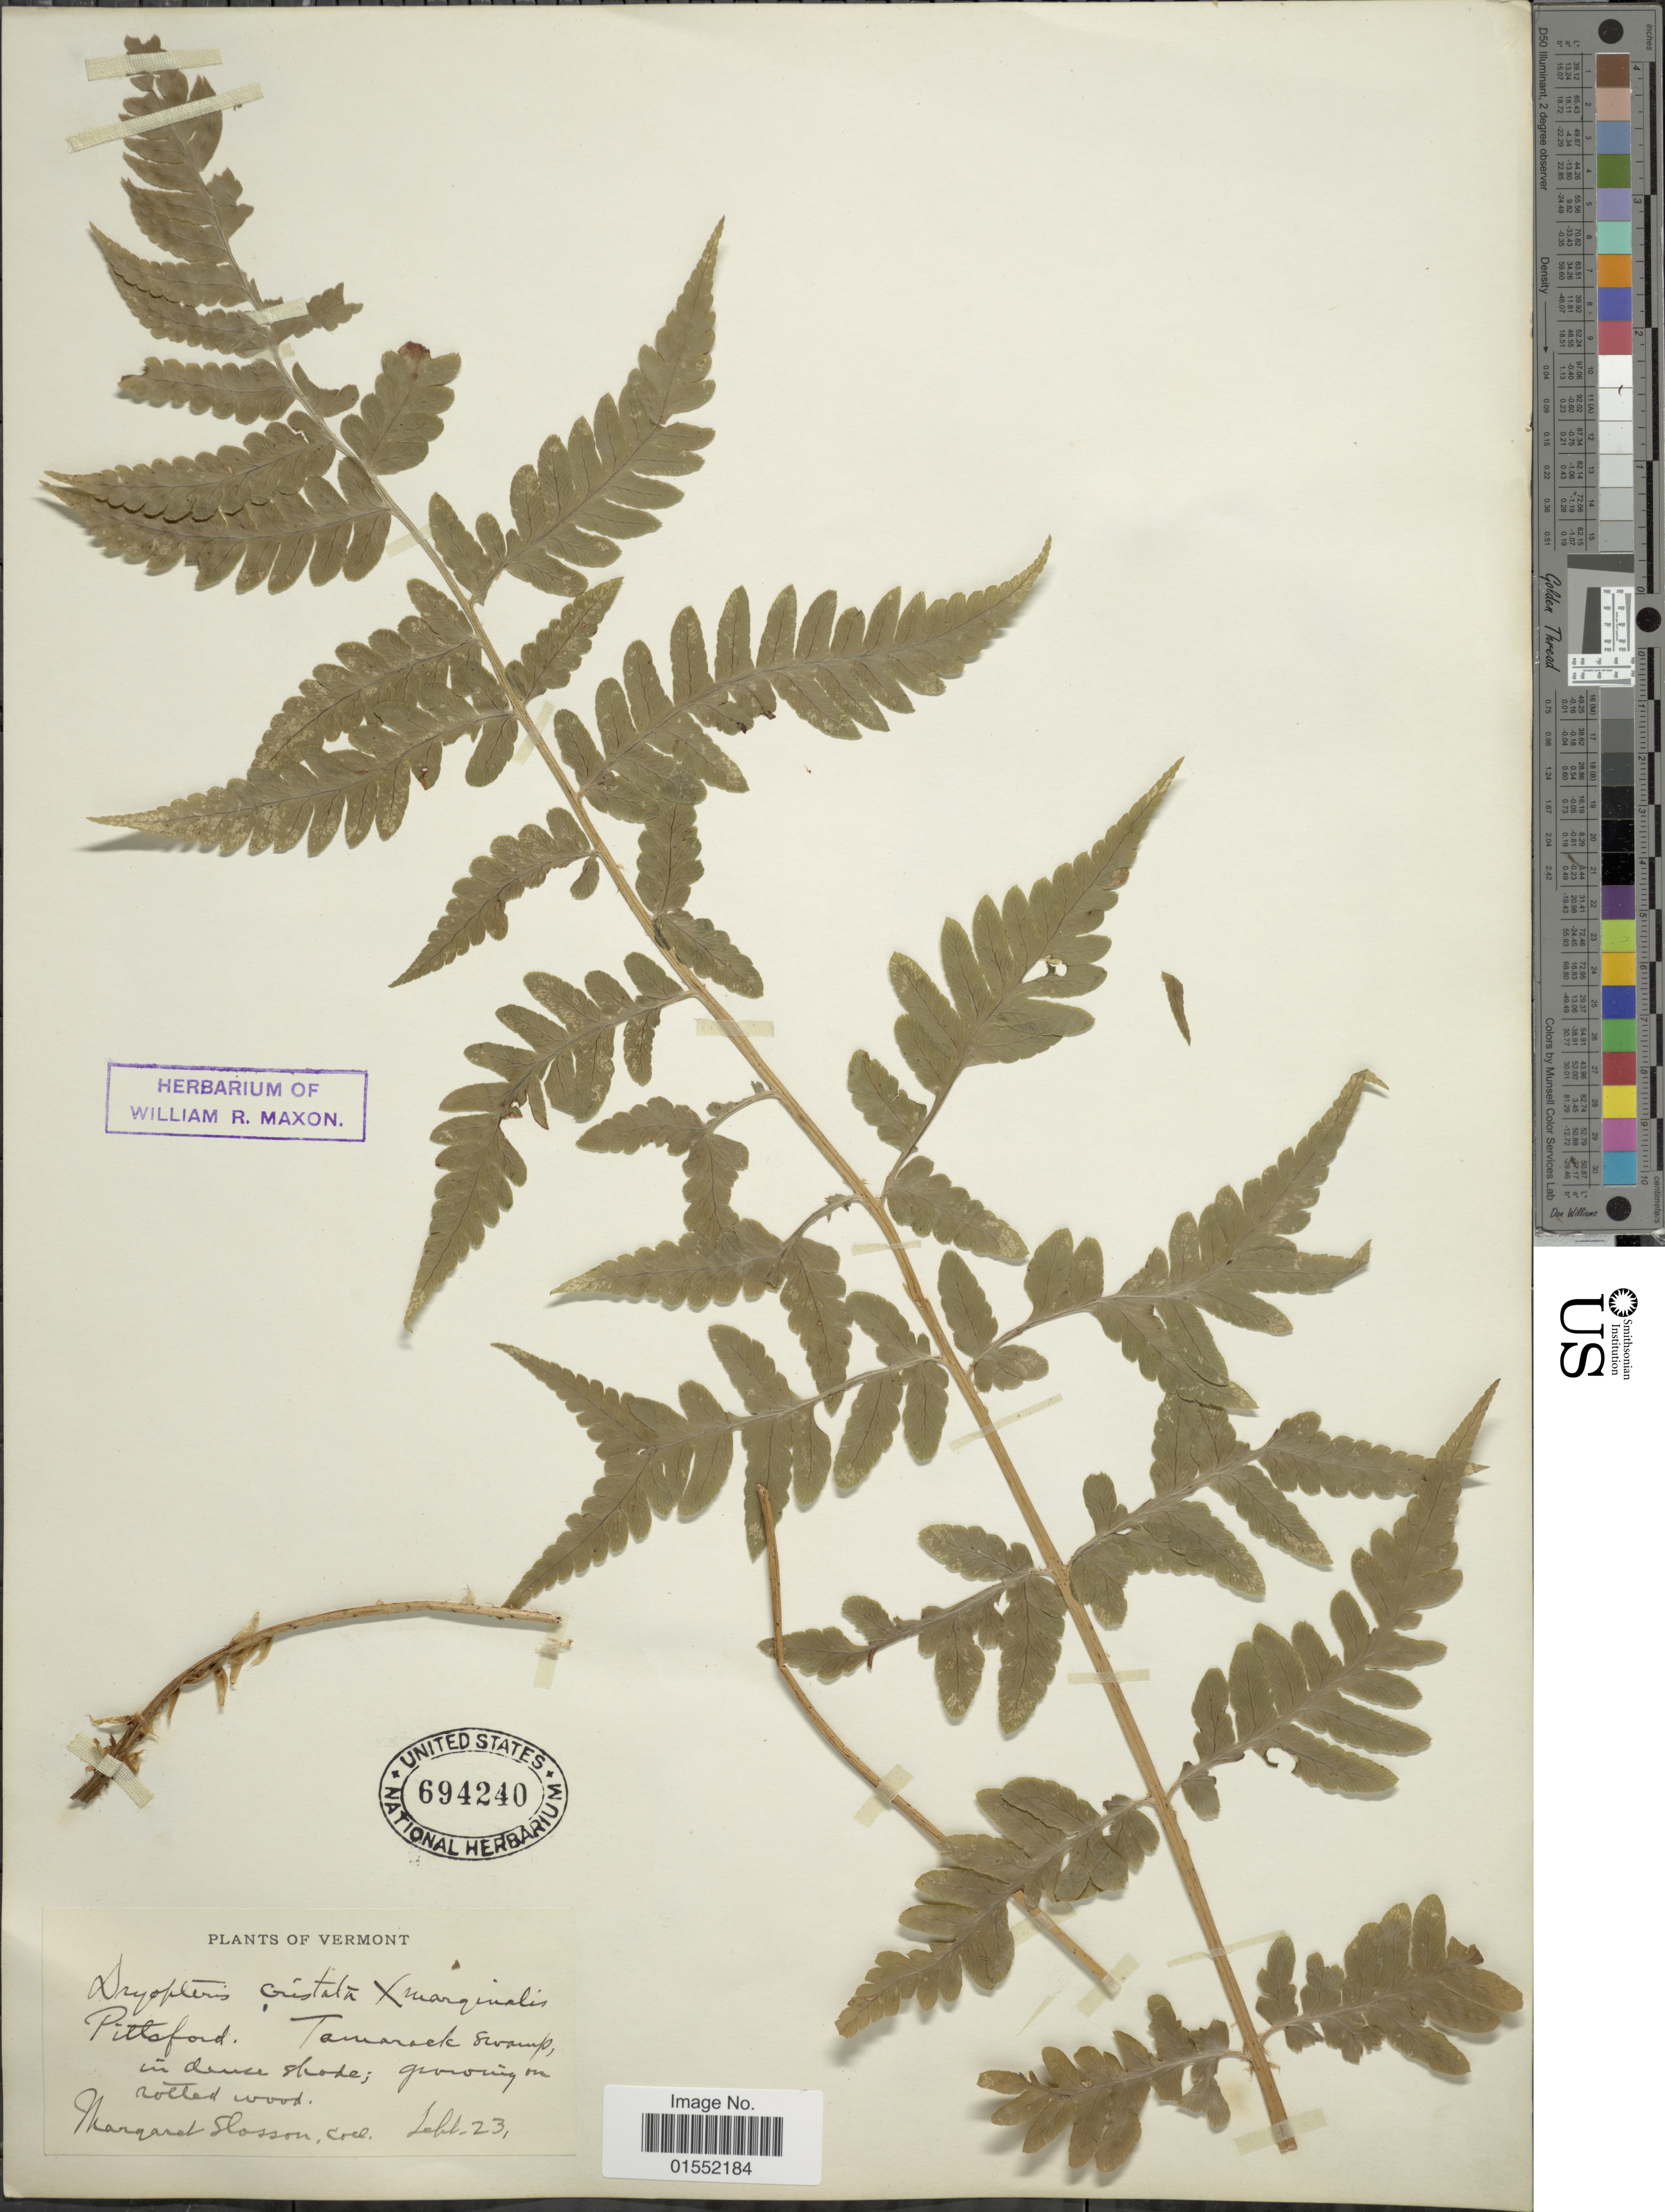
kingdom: Plantae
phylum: Tracheophyta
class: Polypodiopsida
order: Polypodiales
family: Dryopteridaceae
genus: Dryopteris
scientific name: Dryopteris x slossoniae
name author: Wherry ex Lellinger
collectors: M. Slosson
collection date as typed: Transcribed d/m/y: /2/23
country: United States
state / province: Vermont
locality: Pittsford, Tamarack Swamp, in dense shade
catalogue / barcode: US 694240